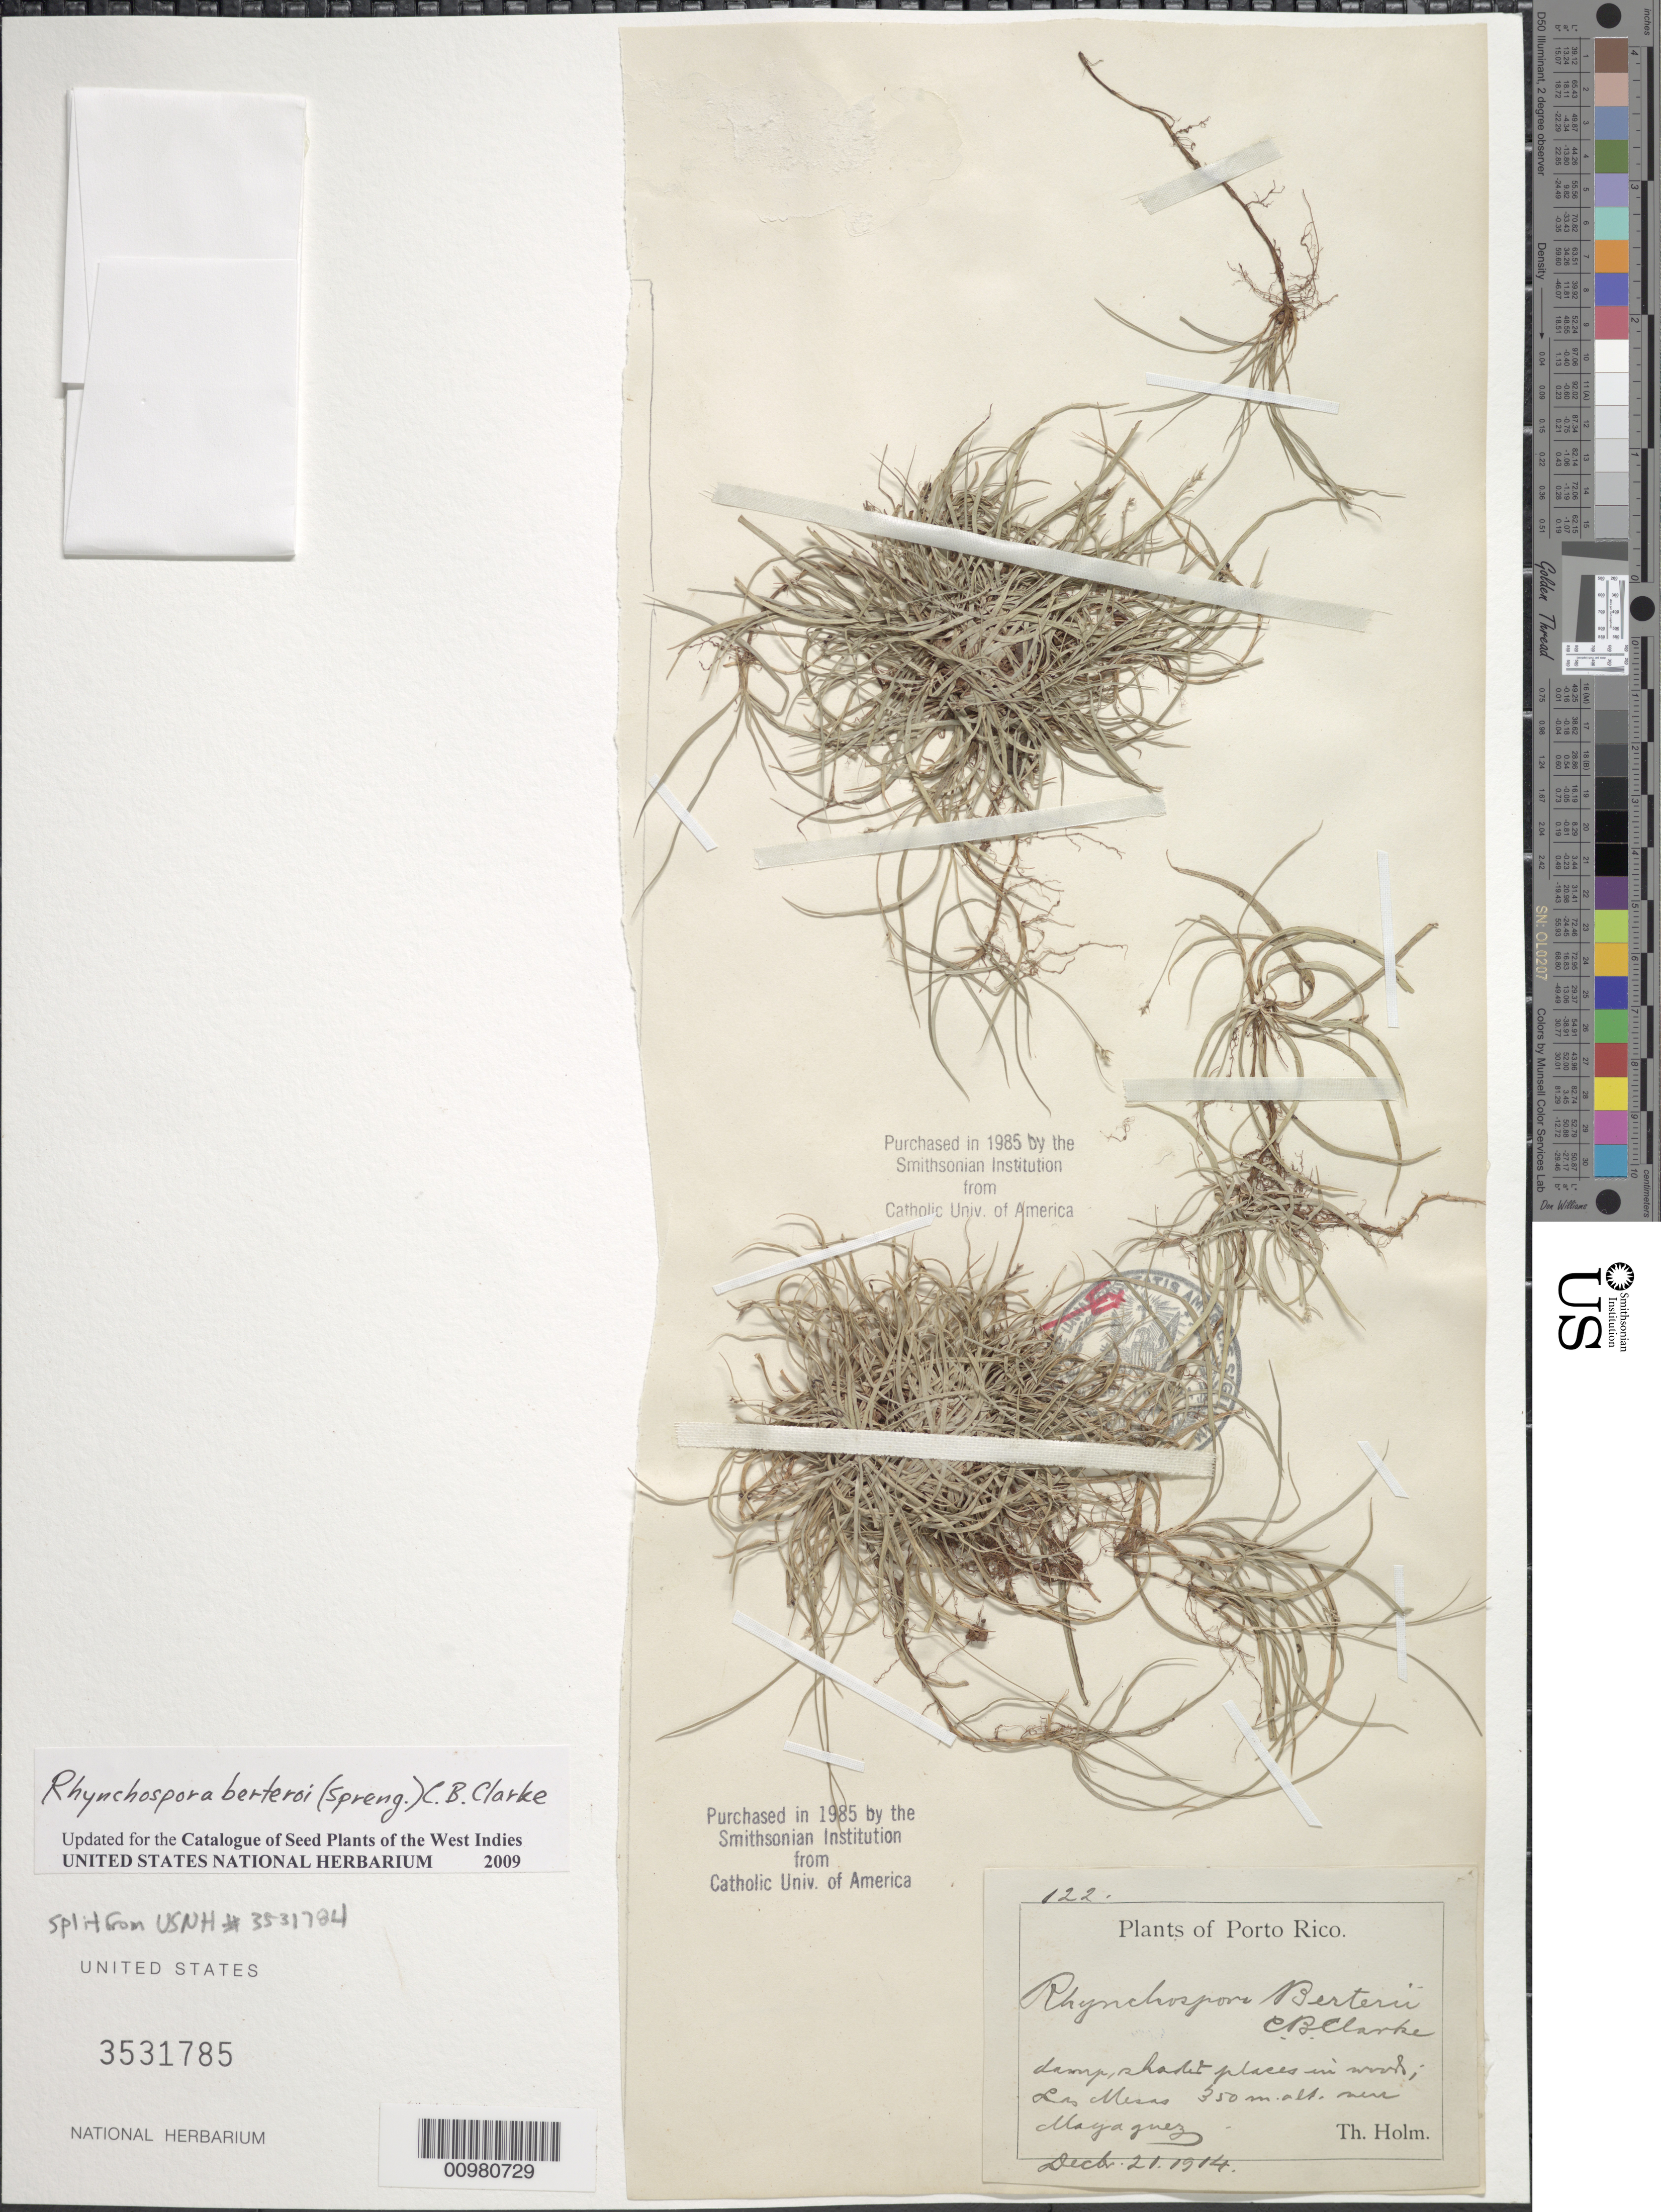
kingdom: Plantae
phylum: Tracheophyta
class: Liliopsida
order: Poales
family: Cyperaceae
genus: Rhynchospora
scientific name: Rhynchospora berteroi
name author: (Spreng.) C.B. Clarke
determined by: Strong, M. T., (US), Smithsonian Institution - National Museum of Natural History (UNITED STATES)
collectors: H. T. Holm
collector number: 122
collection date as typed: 21 Dec 1914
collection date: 1914-12-21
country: Puerto Rico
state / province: Mayagüez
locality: Las Mesas, near Mayagüez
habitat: damp, shady places in woods.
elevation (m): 350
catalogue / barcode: US 3531785